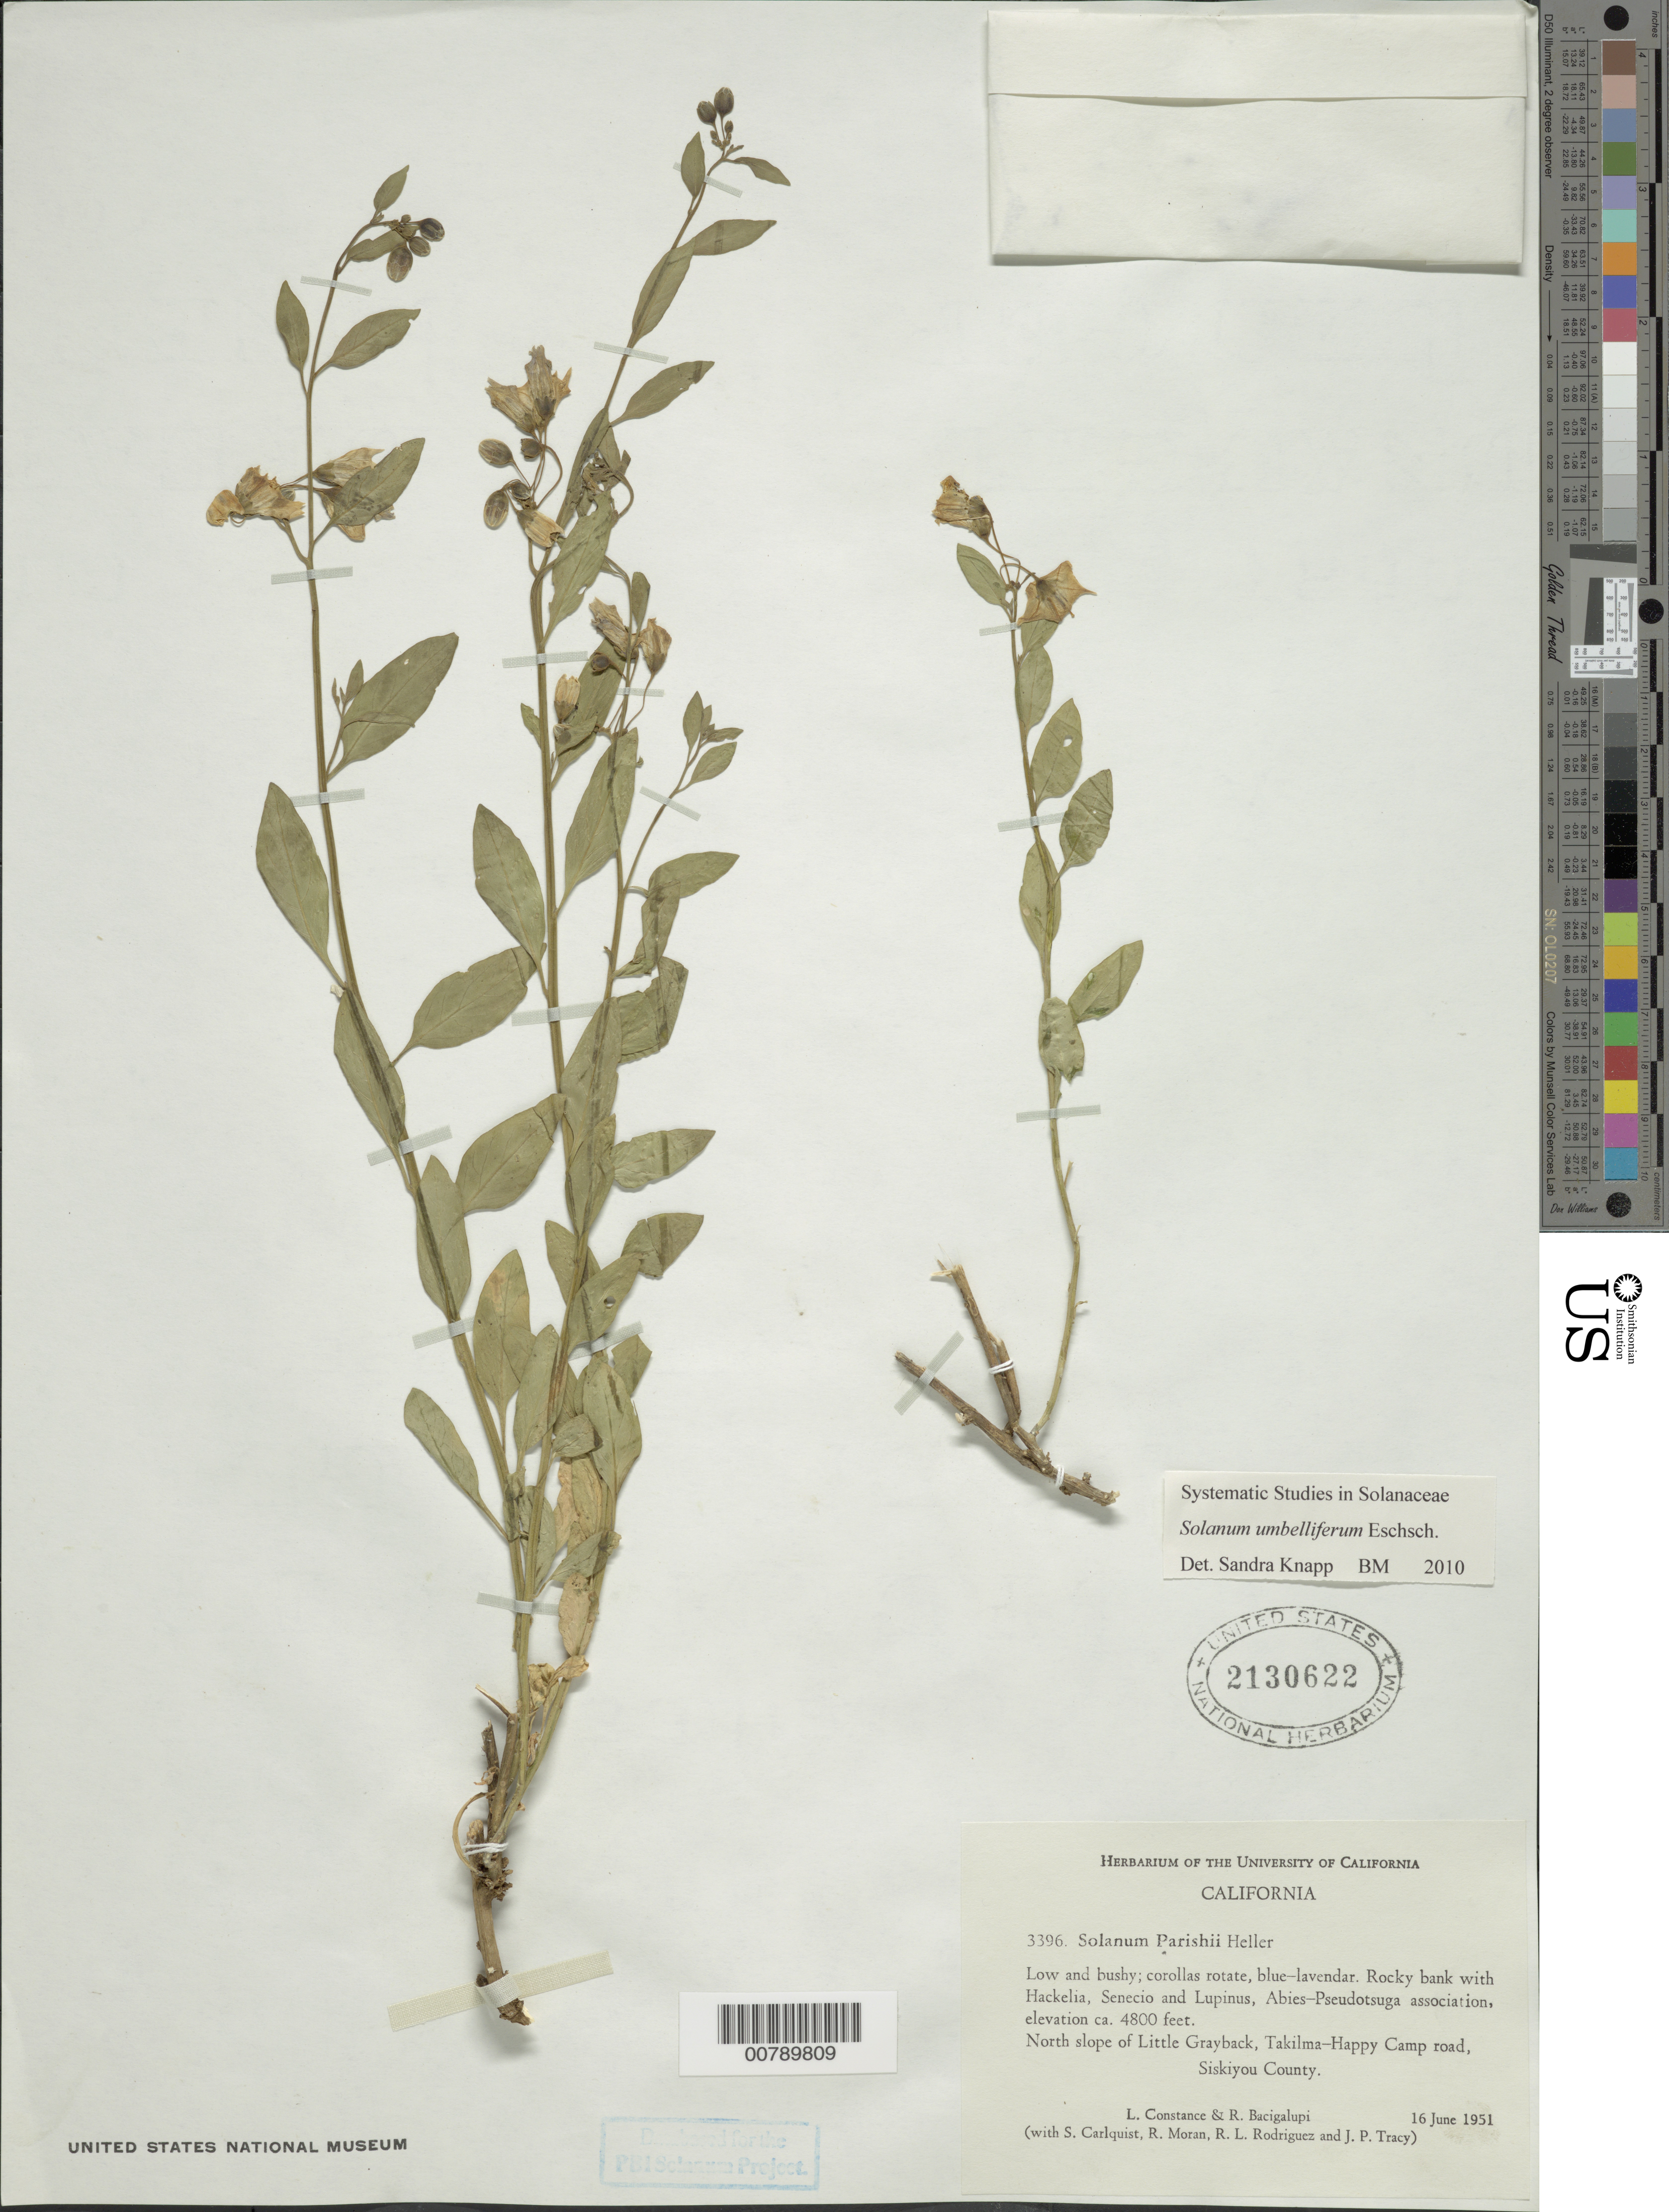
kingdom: Plantae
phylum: Tracheophyta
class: Magnoliopsida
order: Solanales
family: Solanaceae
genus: Solanum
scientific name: Solanum umbelliferum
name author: Eschsch.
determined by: Knapp, S. D.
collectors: L. Constance, R. Bacigalupi, S. Carlquist, R. Morán, R. Rodriguez & J. Tracy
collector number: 3396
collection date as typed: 16 Jun 1951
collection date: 1951-06-16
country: United States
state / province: California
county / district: Siskiyou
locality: N slope of Little Grayback, Takilma-Happy Camp road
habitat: rocky bank, Abies-Pseudotsuga association, N slope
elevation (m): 1463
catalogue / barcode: US 2130622